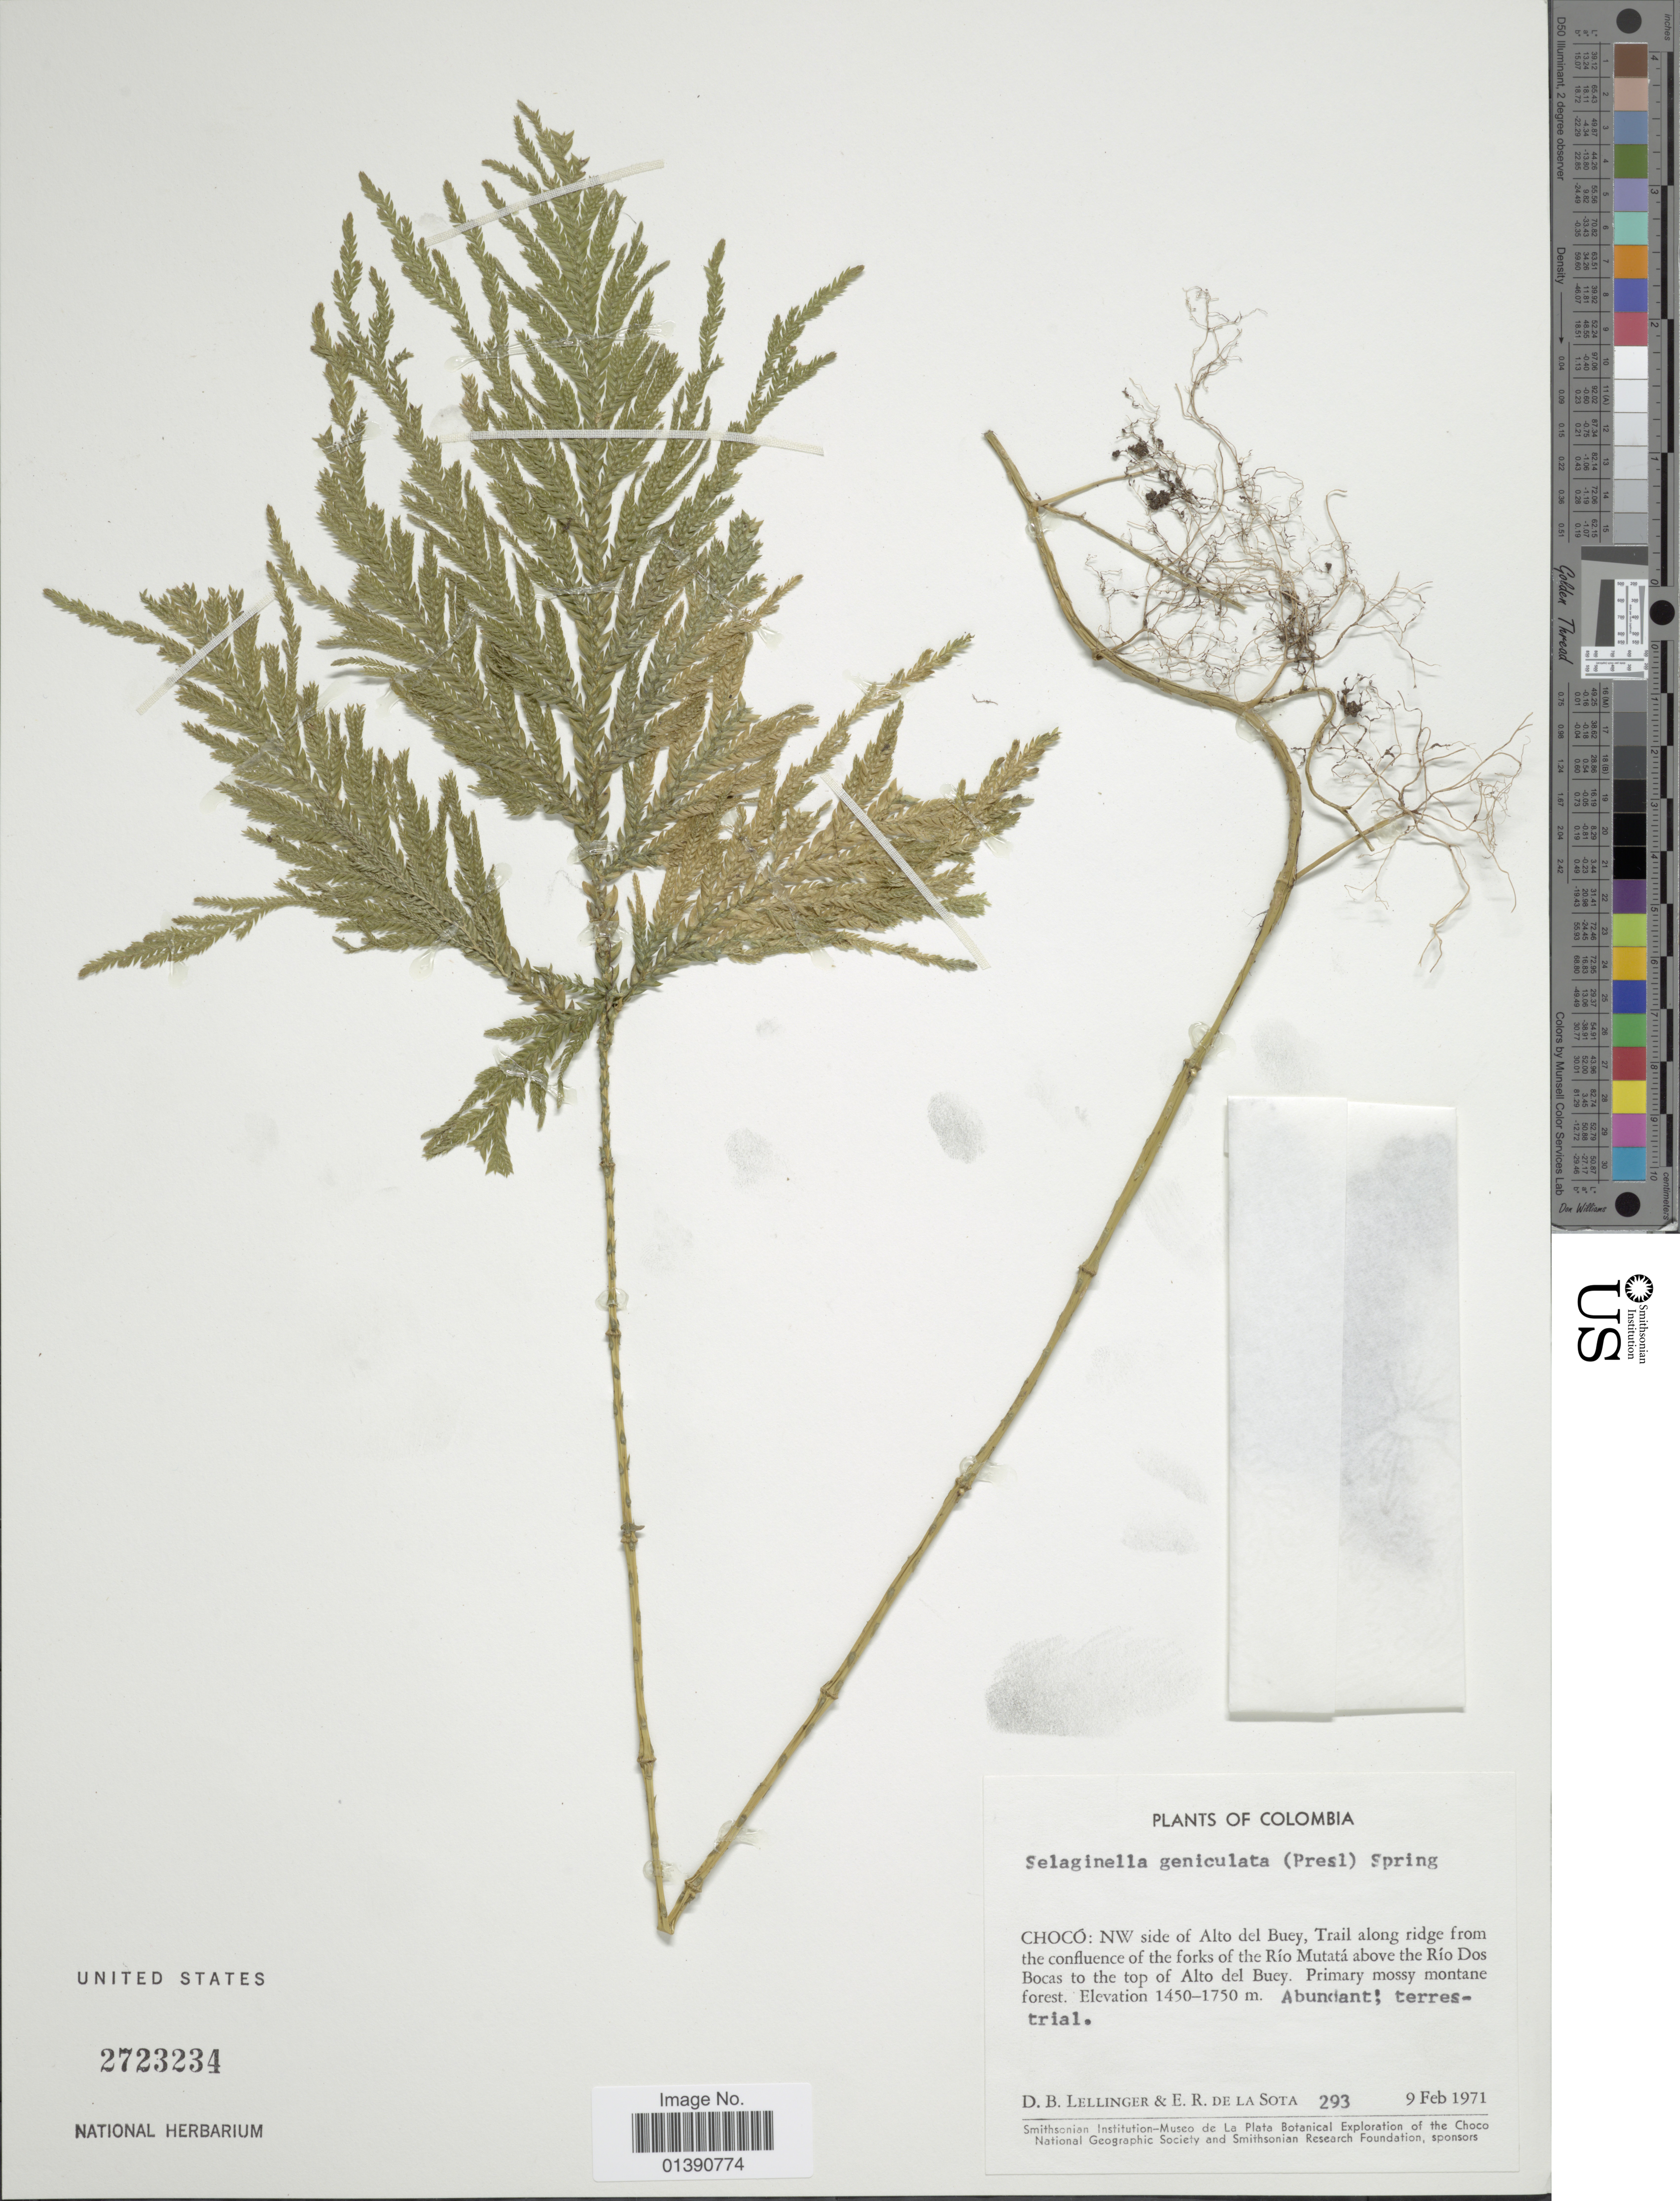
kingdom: Plantae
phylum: Tracheophyta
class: Lycopodiopsida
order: Selaginellales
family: Selaginellaceae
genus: Selaginella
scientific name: Selaginella geniculata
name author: (C. Presl) Spring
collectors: D. B. Lellinger & E. R. de la Sota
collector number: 293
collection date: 1971-02-09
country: Colombia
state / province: Chocó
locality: NW side of Alto del Buey, Trail along ridge from the confluence of the forks of the Río Mutatá above the Rio Dos Bocas to the top of Alto del Buey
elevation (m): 1450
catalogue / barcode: US 2723234